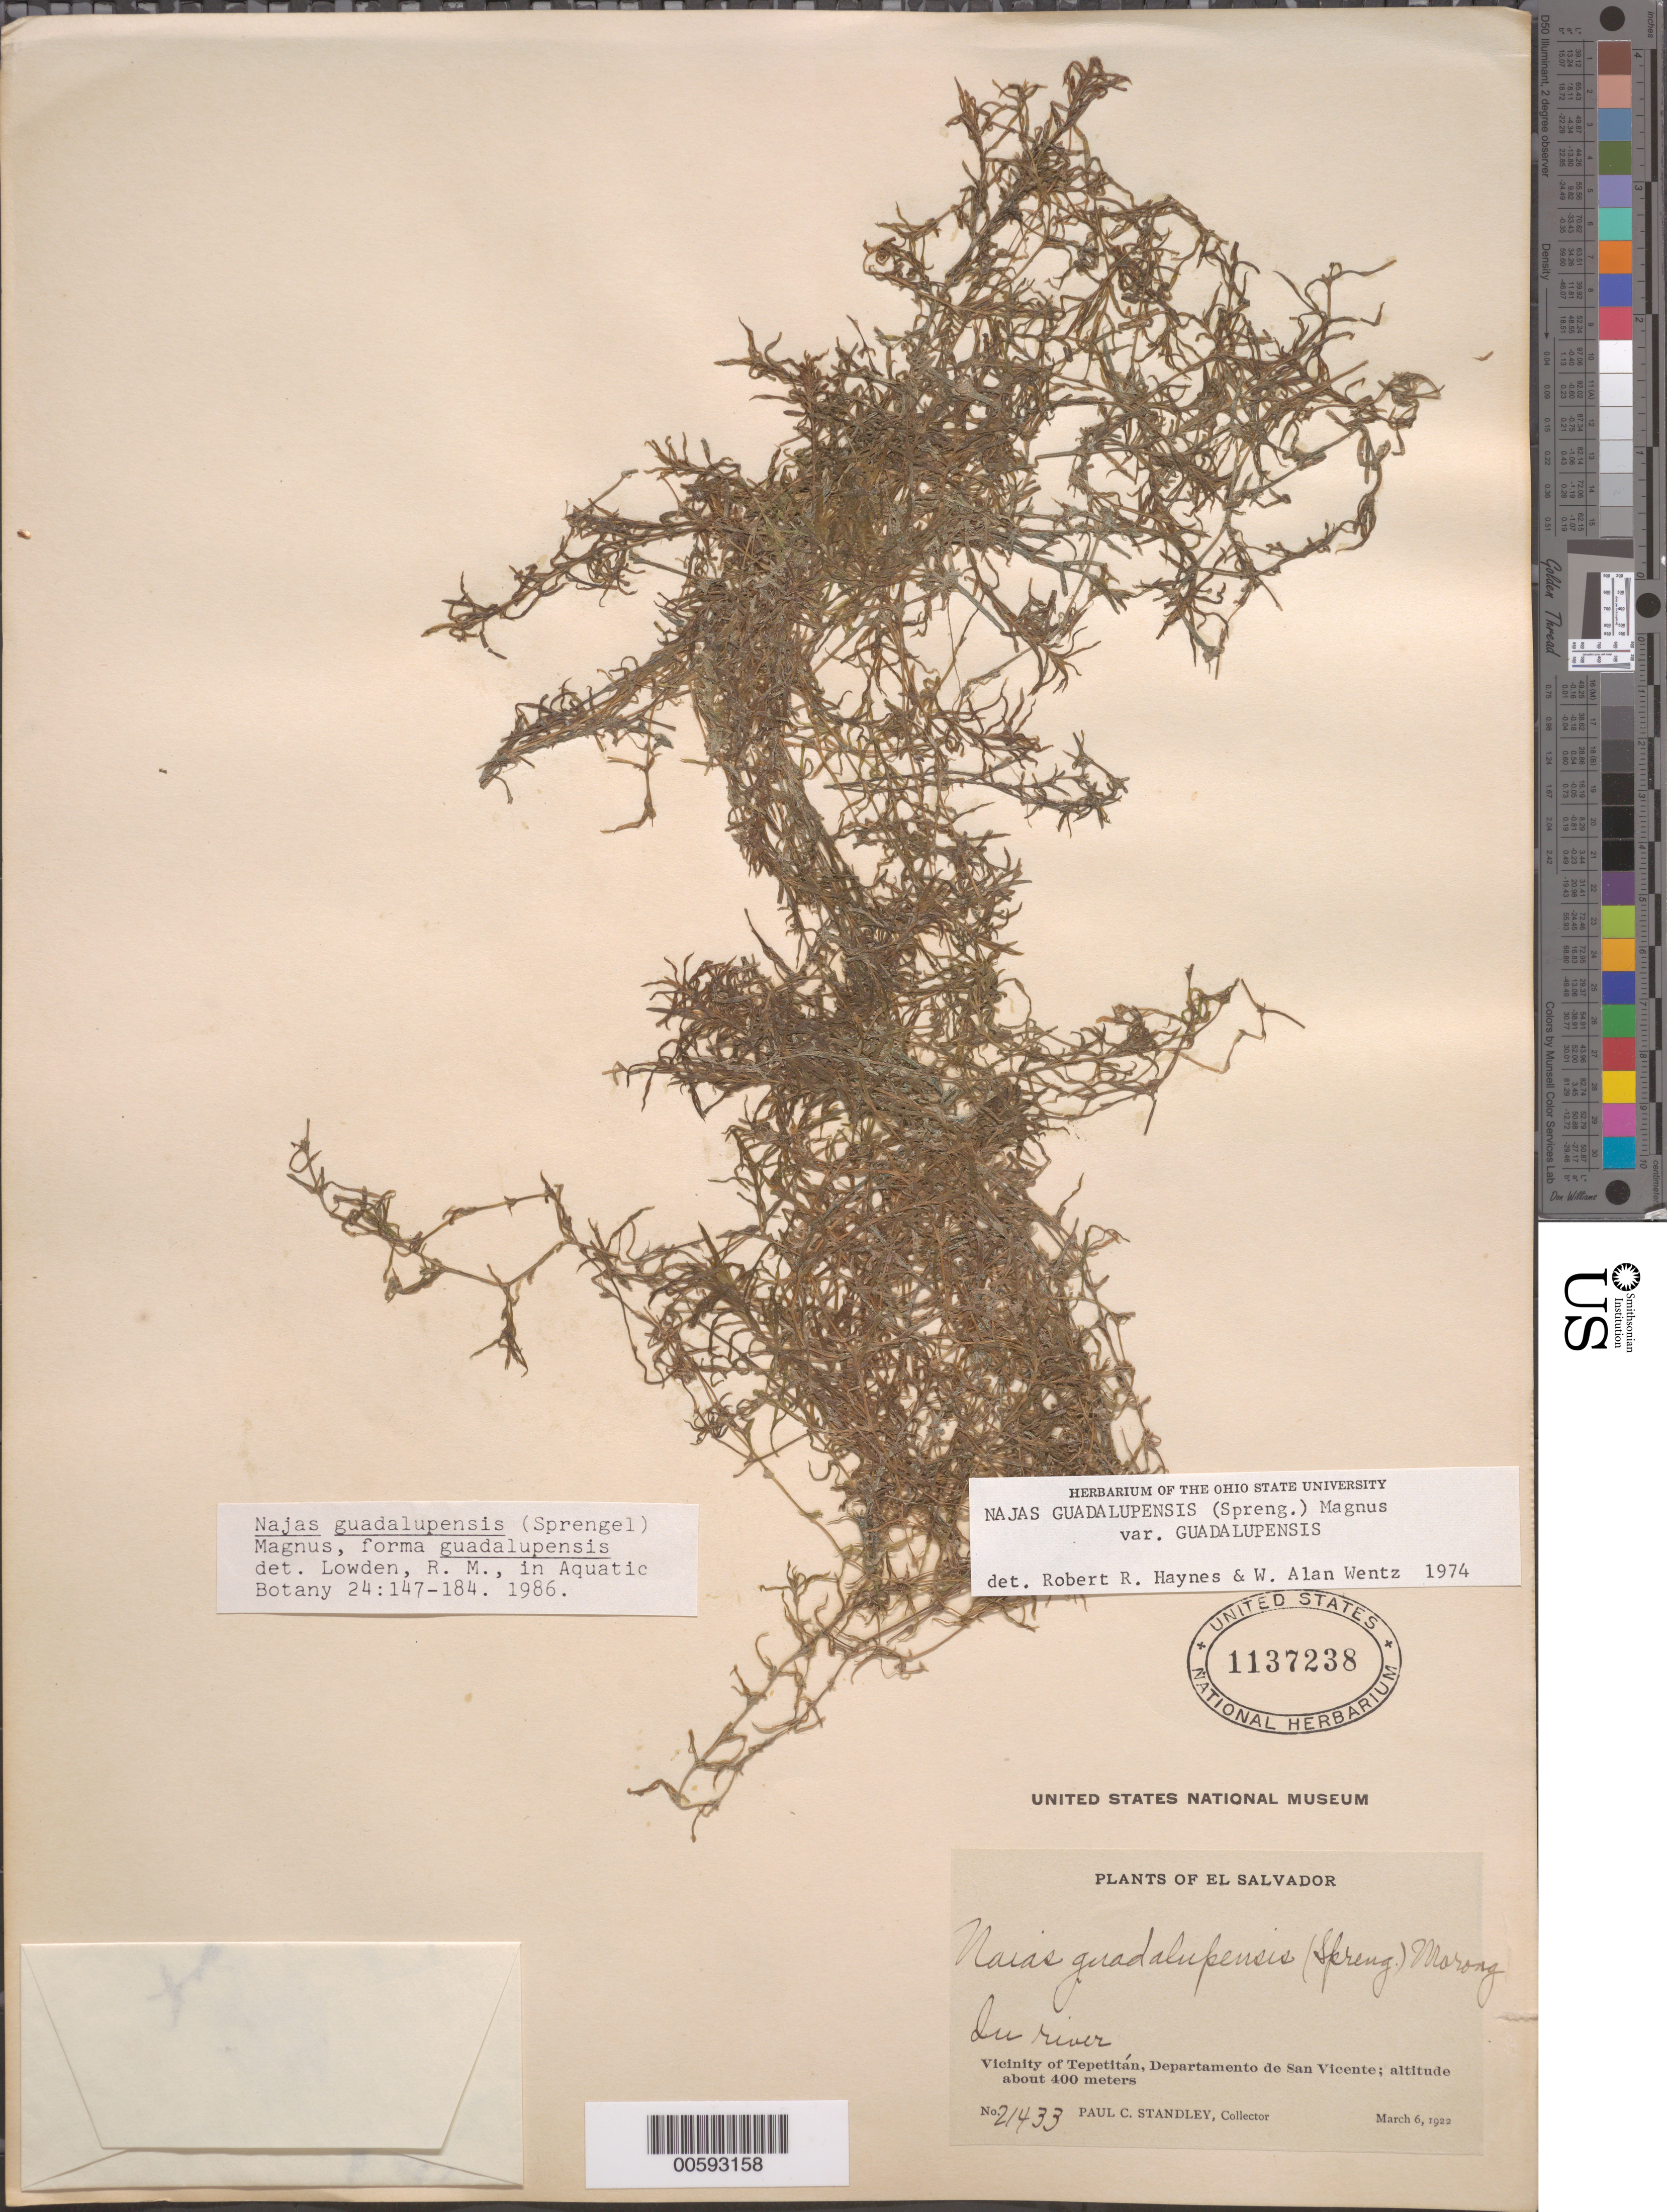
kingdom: Plantae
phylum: Tracheophyta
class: Liliopsida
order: Alismatales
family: Hydrocharitaceae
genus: Najas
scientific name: Najas guadalupensis var. guadalupensis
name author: (Spreng.) Magnus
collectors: P. C. Standley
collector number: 21433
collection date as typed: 06 Mar 1922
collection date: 1922-03-06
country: El Salvador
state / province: San Vincente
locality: Tepetitan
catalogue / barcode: US 1137238